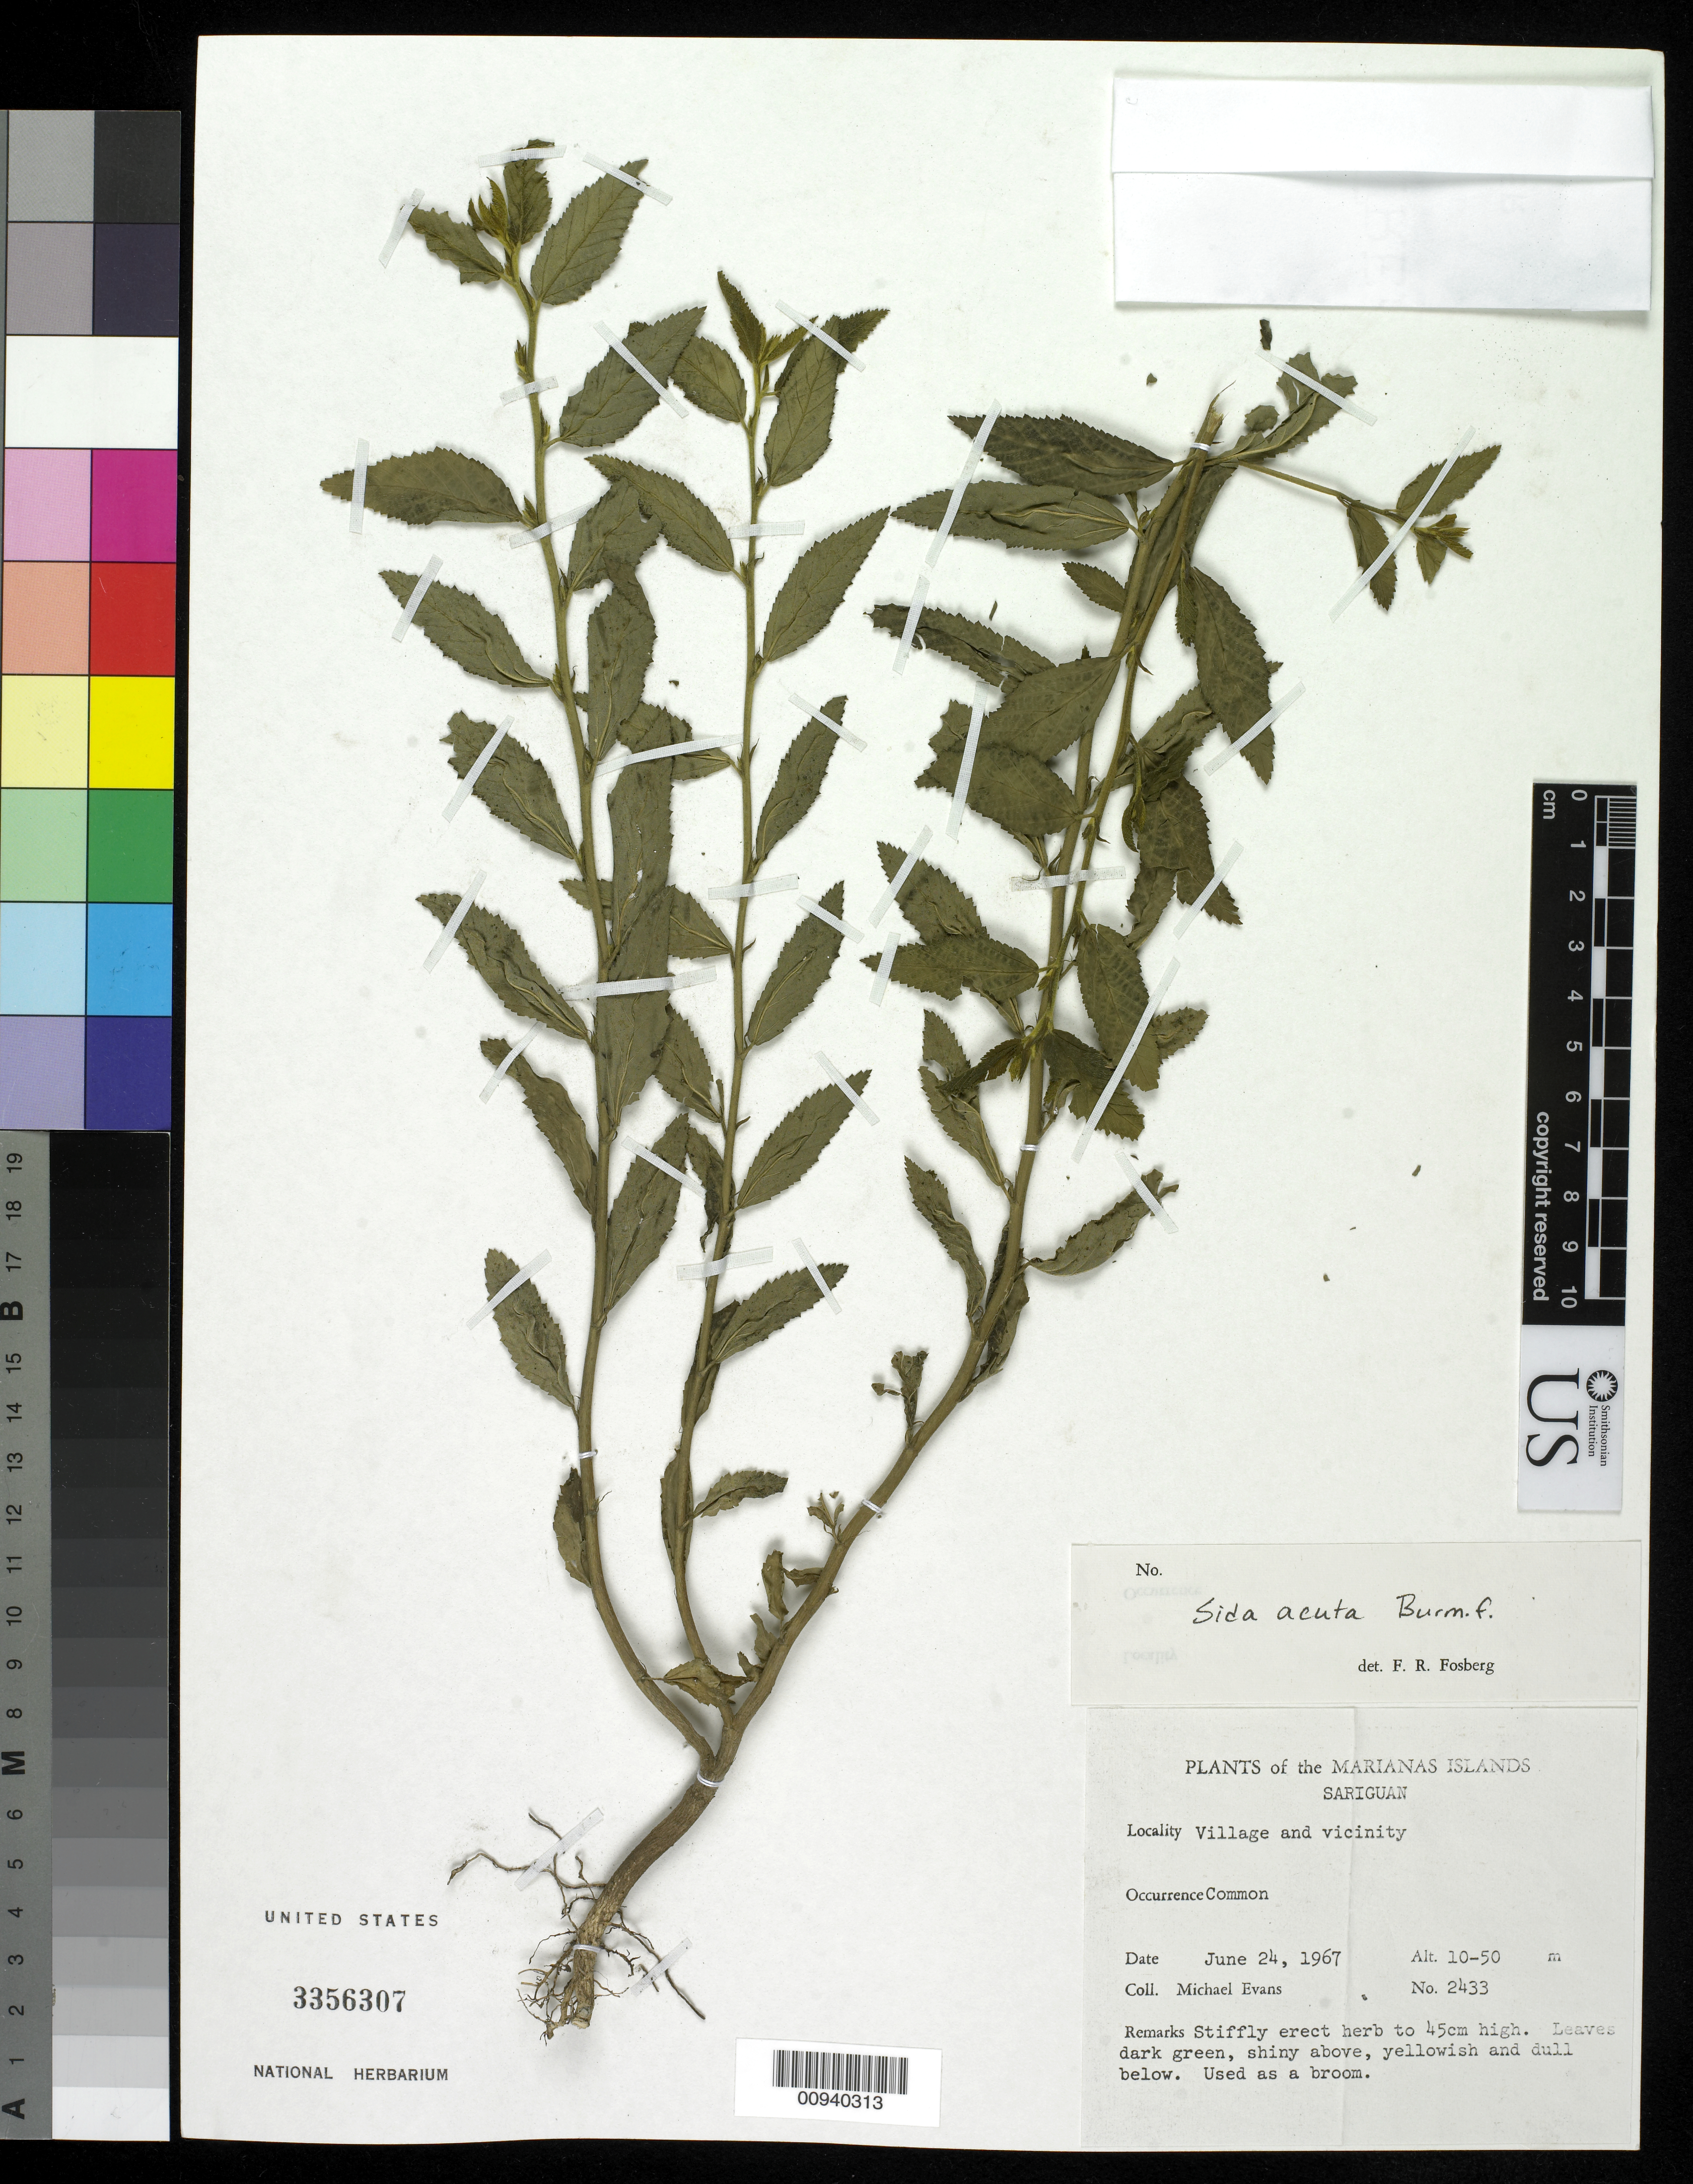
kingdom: Plantae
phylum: Tracheophyta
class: Magnoliopsida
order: Malvales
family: Malvaceae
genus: Sida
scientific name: Sida acuta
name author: Burm. f.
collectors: M. Evans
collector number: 2433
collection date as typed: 24 Jun 1967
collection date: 1967-06-24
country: Northern Mariana Islands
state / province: Northern Islands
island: Sarigan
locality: Village and vicinity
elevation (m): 10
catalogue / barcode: US 3356307